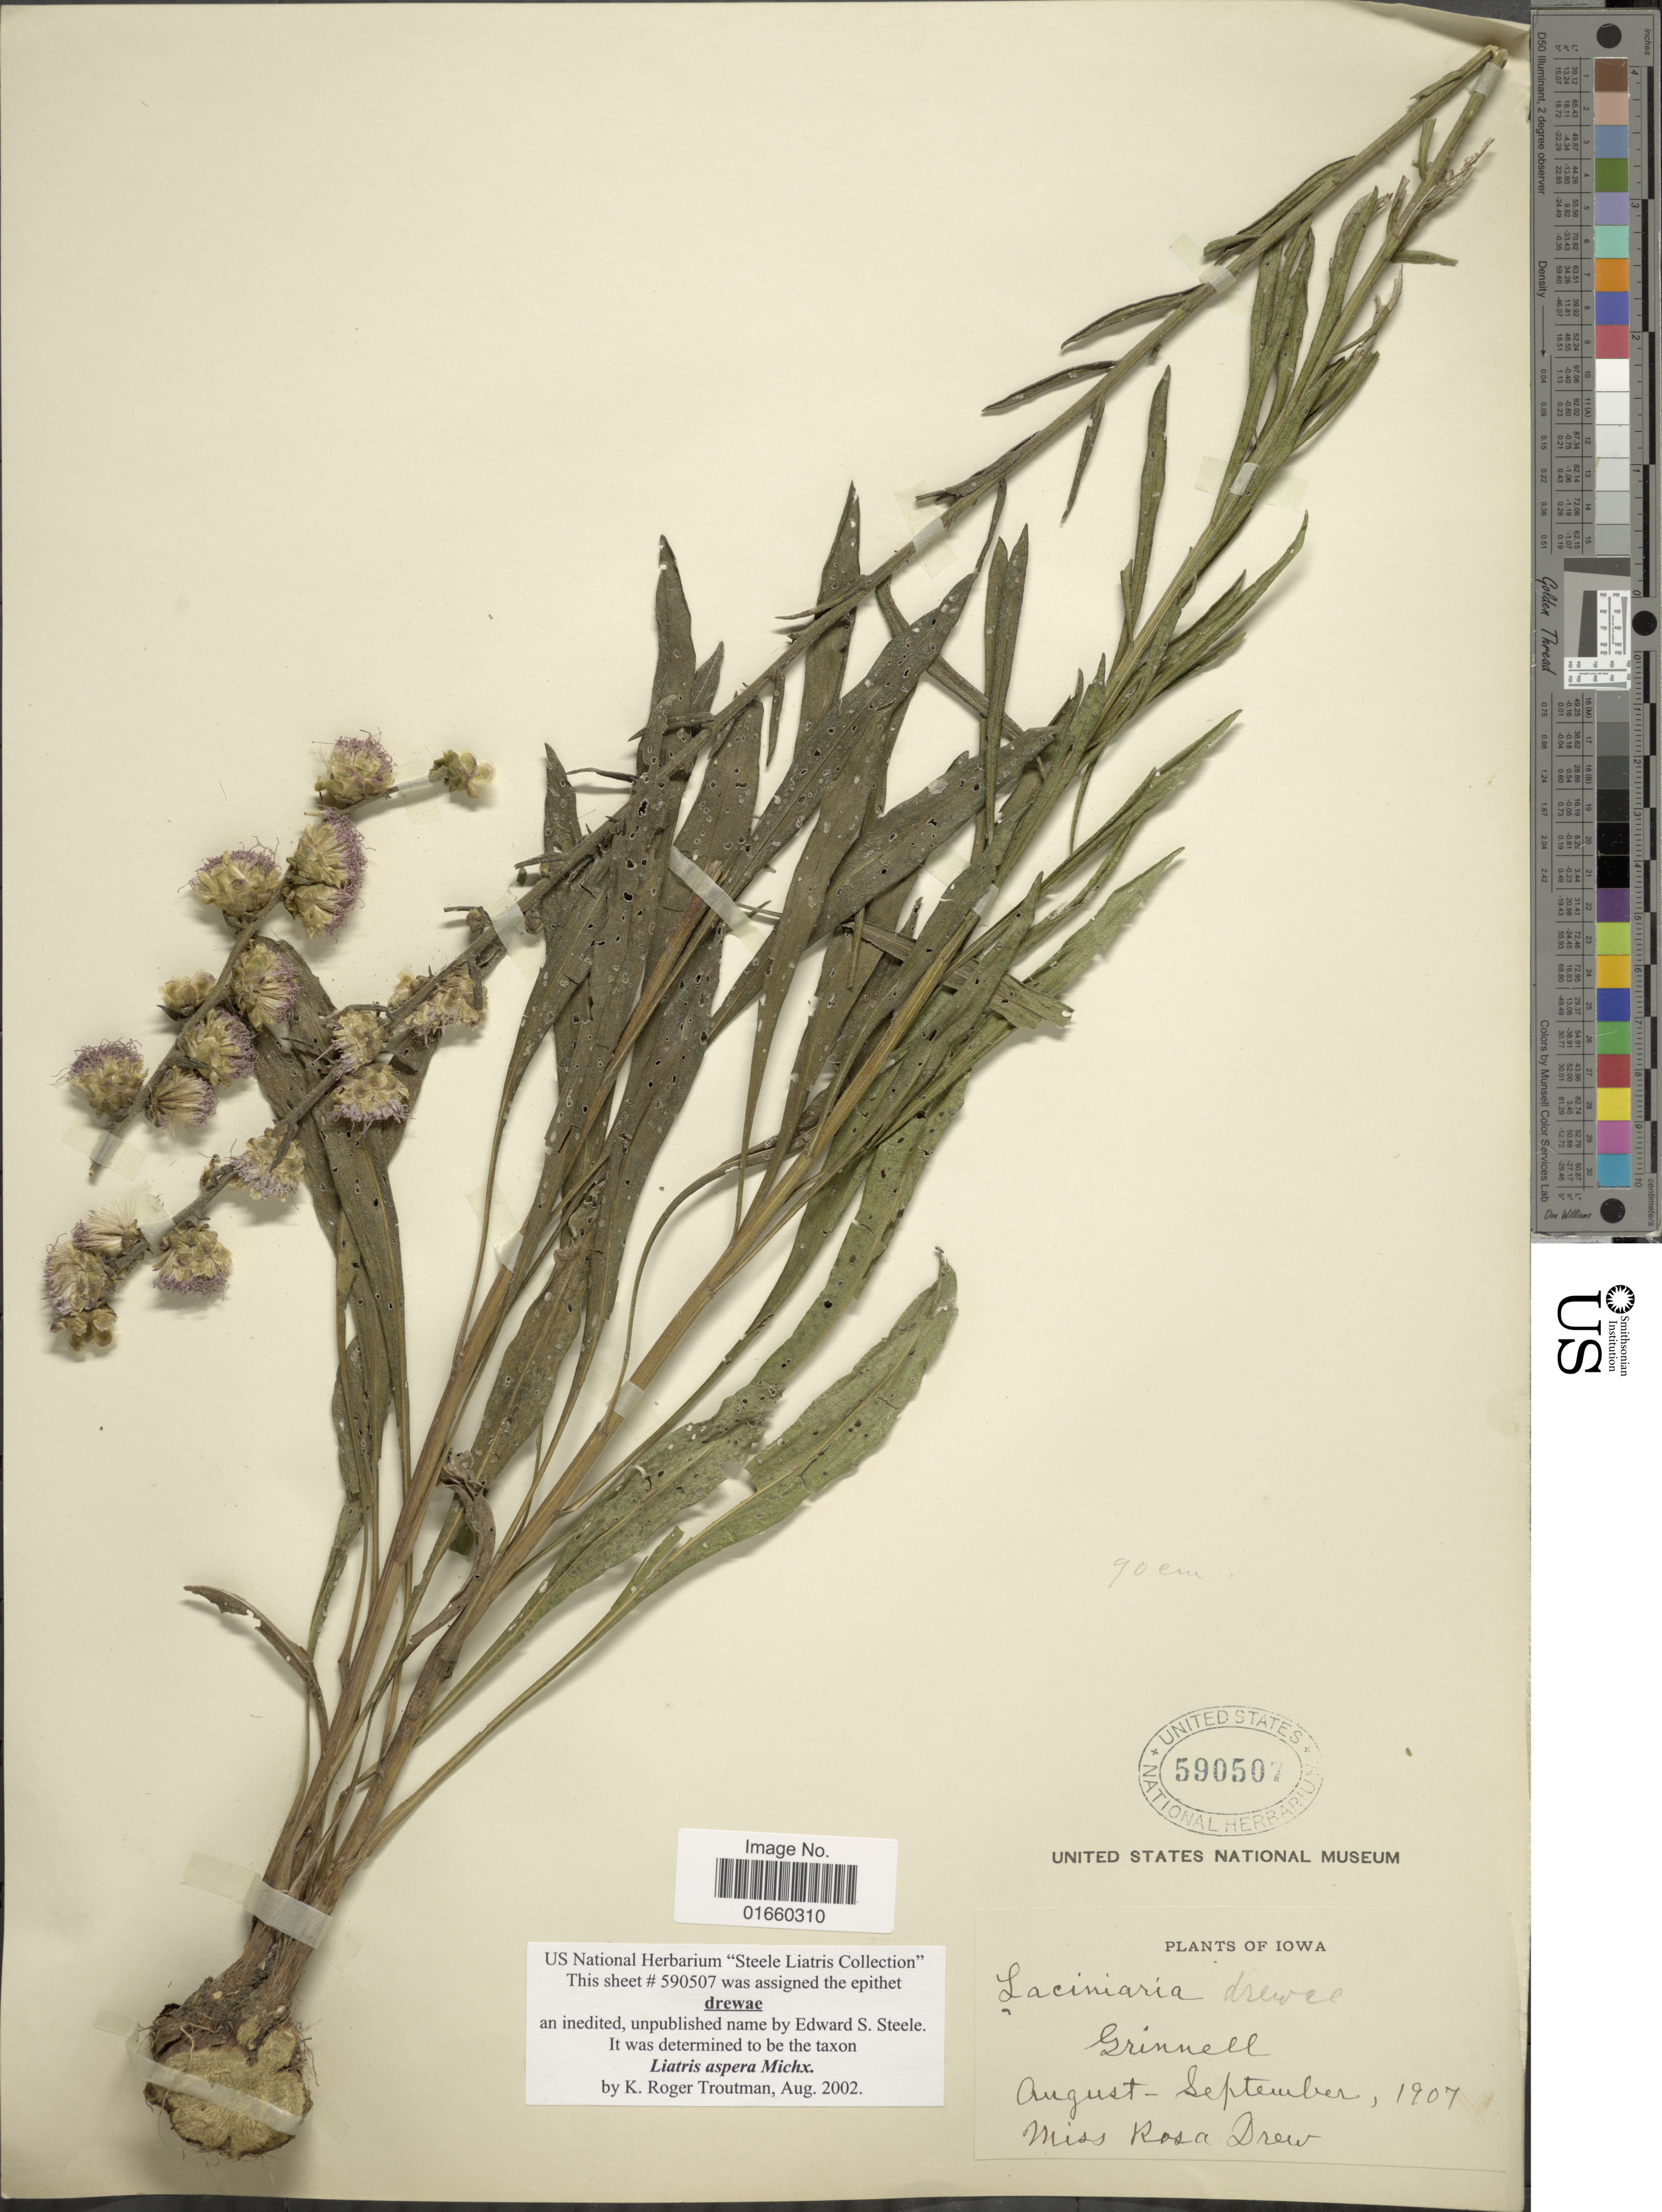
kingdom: Plantae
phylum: Tracheophyta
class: Magnoliopsida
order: Asterales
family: Asteraceae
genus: Liatris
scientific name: Liatris aspera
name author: Michx.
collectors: R. Drew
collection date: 1907-08/1907-09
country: United States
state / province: Iowa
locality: Grinnell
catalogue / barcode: US 590507